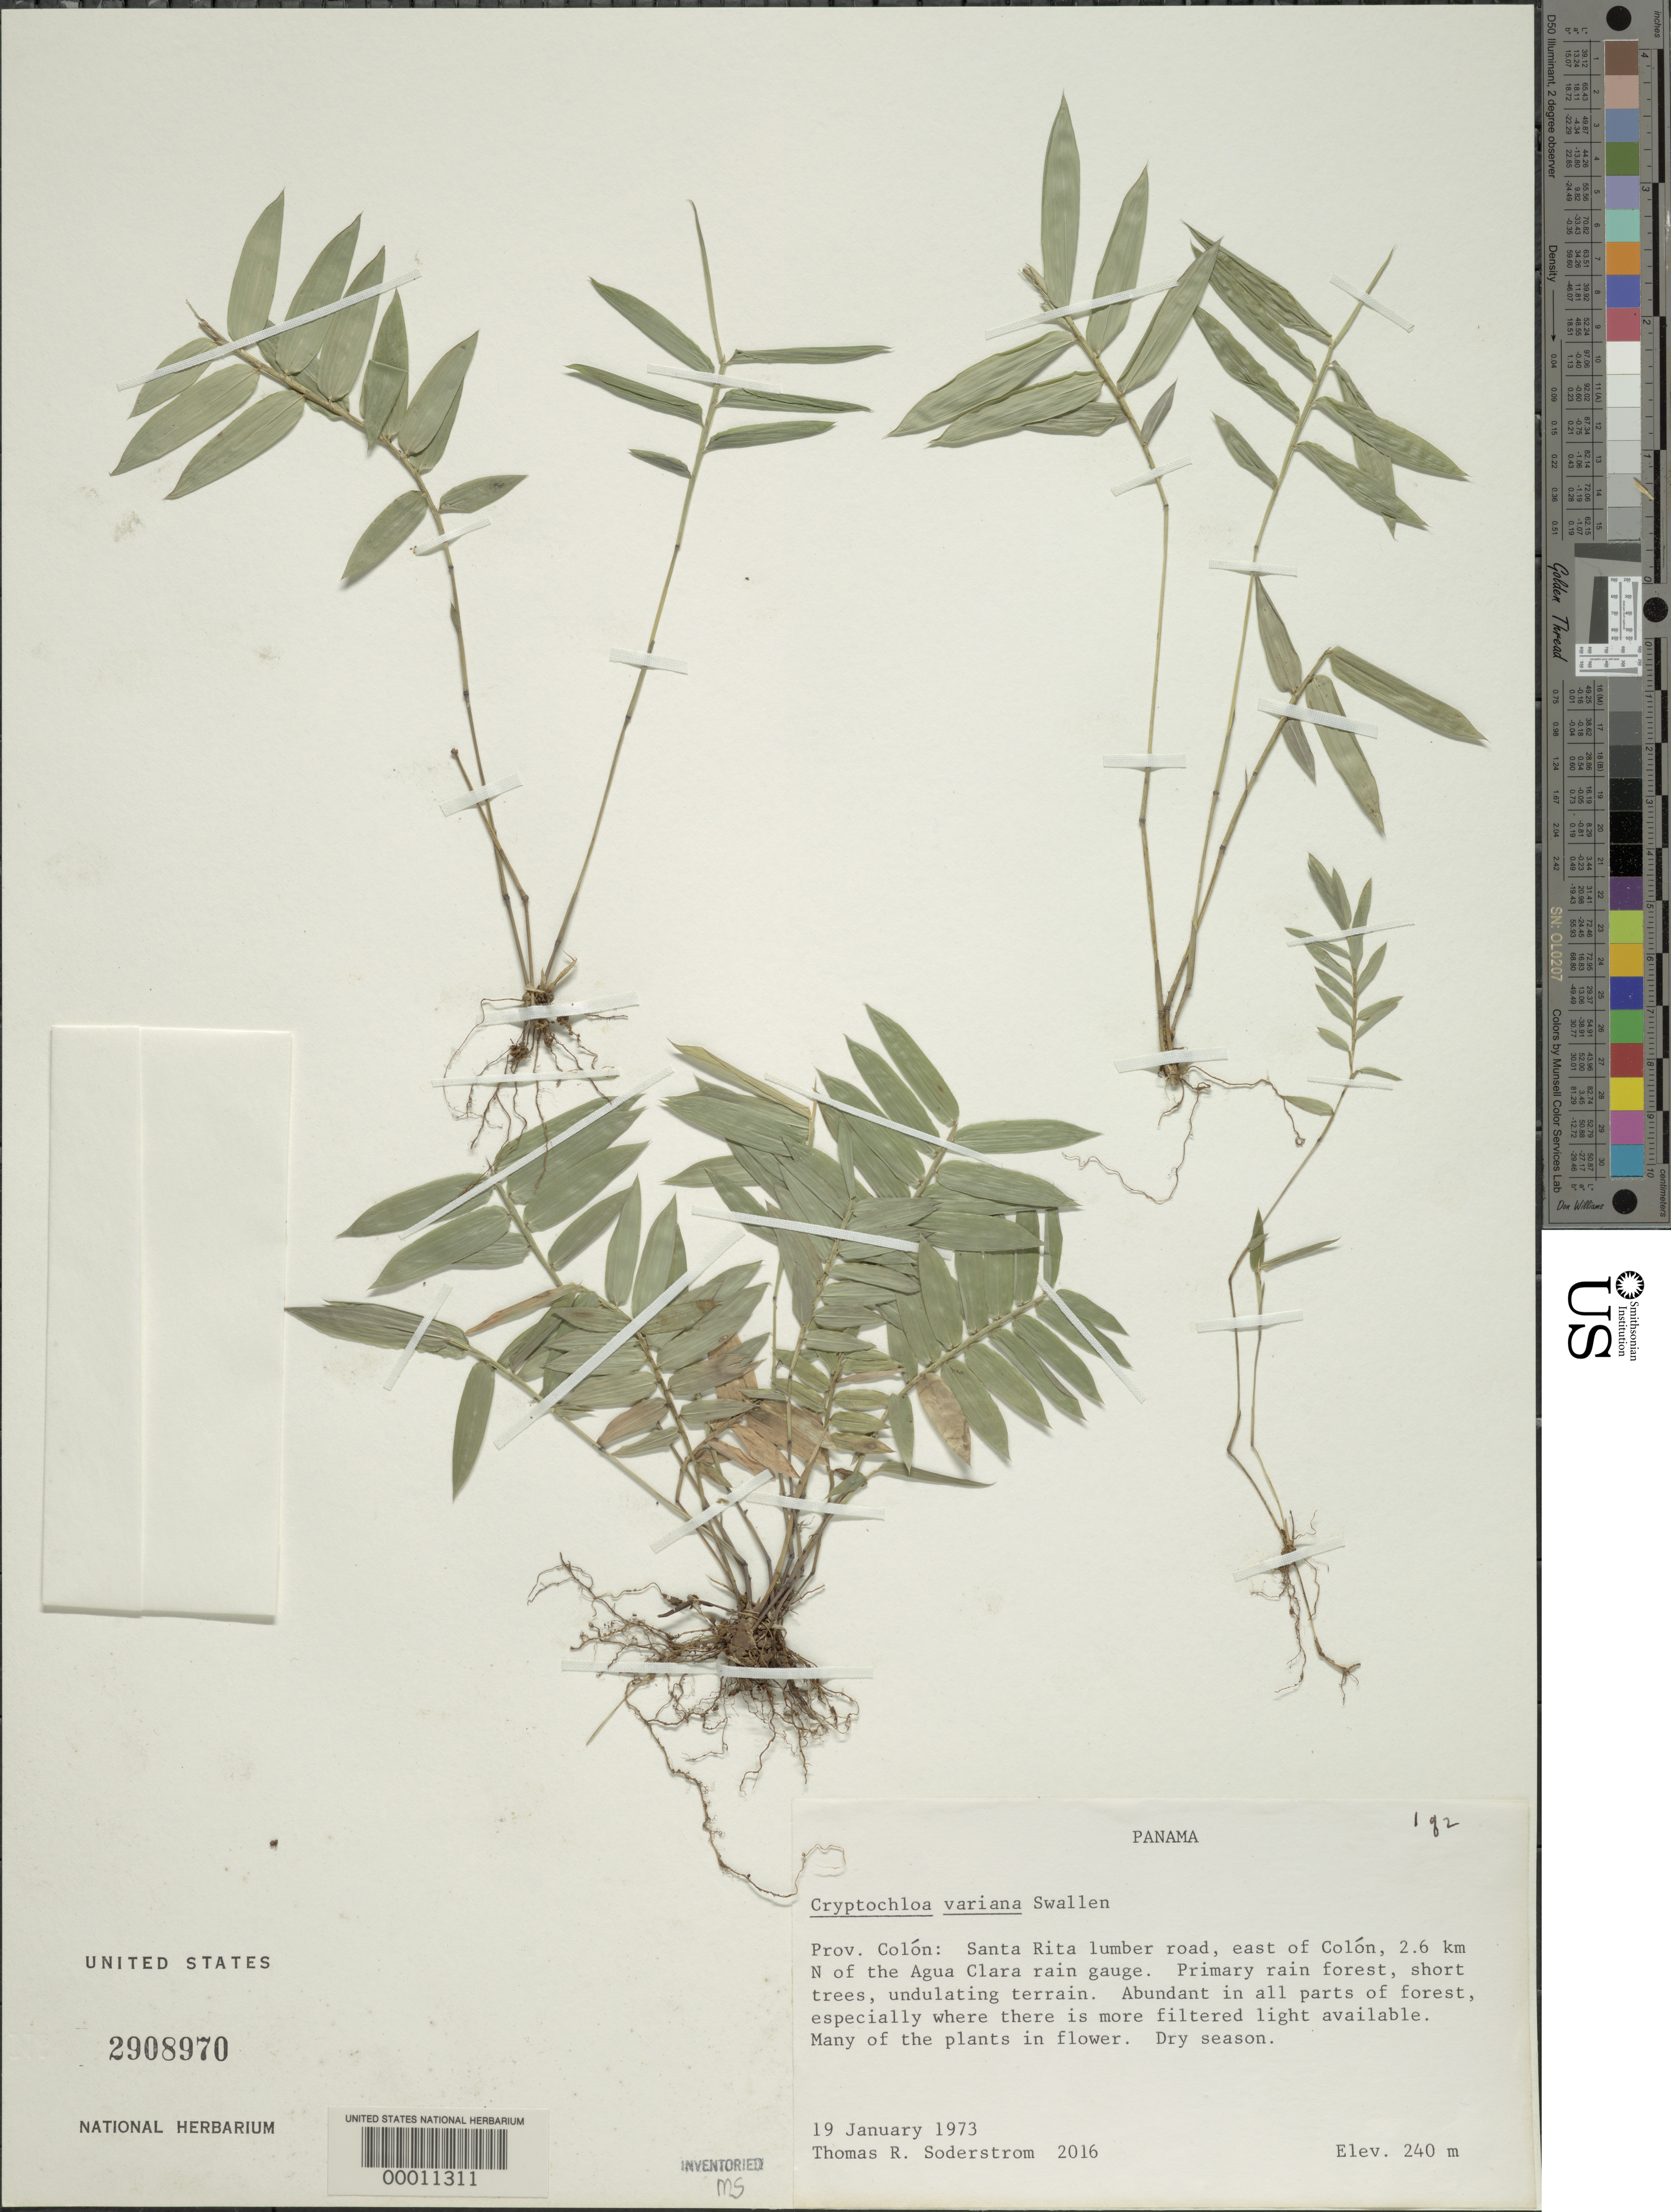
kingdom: Plantae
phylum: Tracheophyta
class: Liliopsida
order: Poales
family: Poaceae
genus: Cryptochloa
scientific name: Cryptochloa variana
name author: Swallen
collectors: T. R. Soderstrom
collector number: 2016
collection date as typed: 19 Jan 1973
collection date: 1973-01-19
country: Panama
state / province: Colón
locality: Santa Rita, Agua Clara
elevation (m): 240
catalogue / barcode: US 2908970